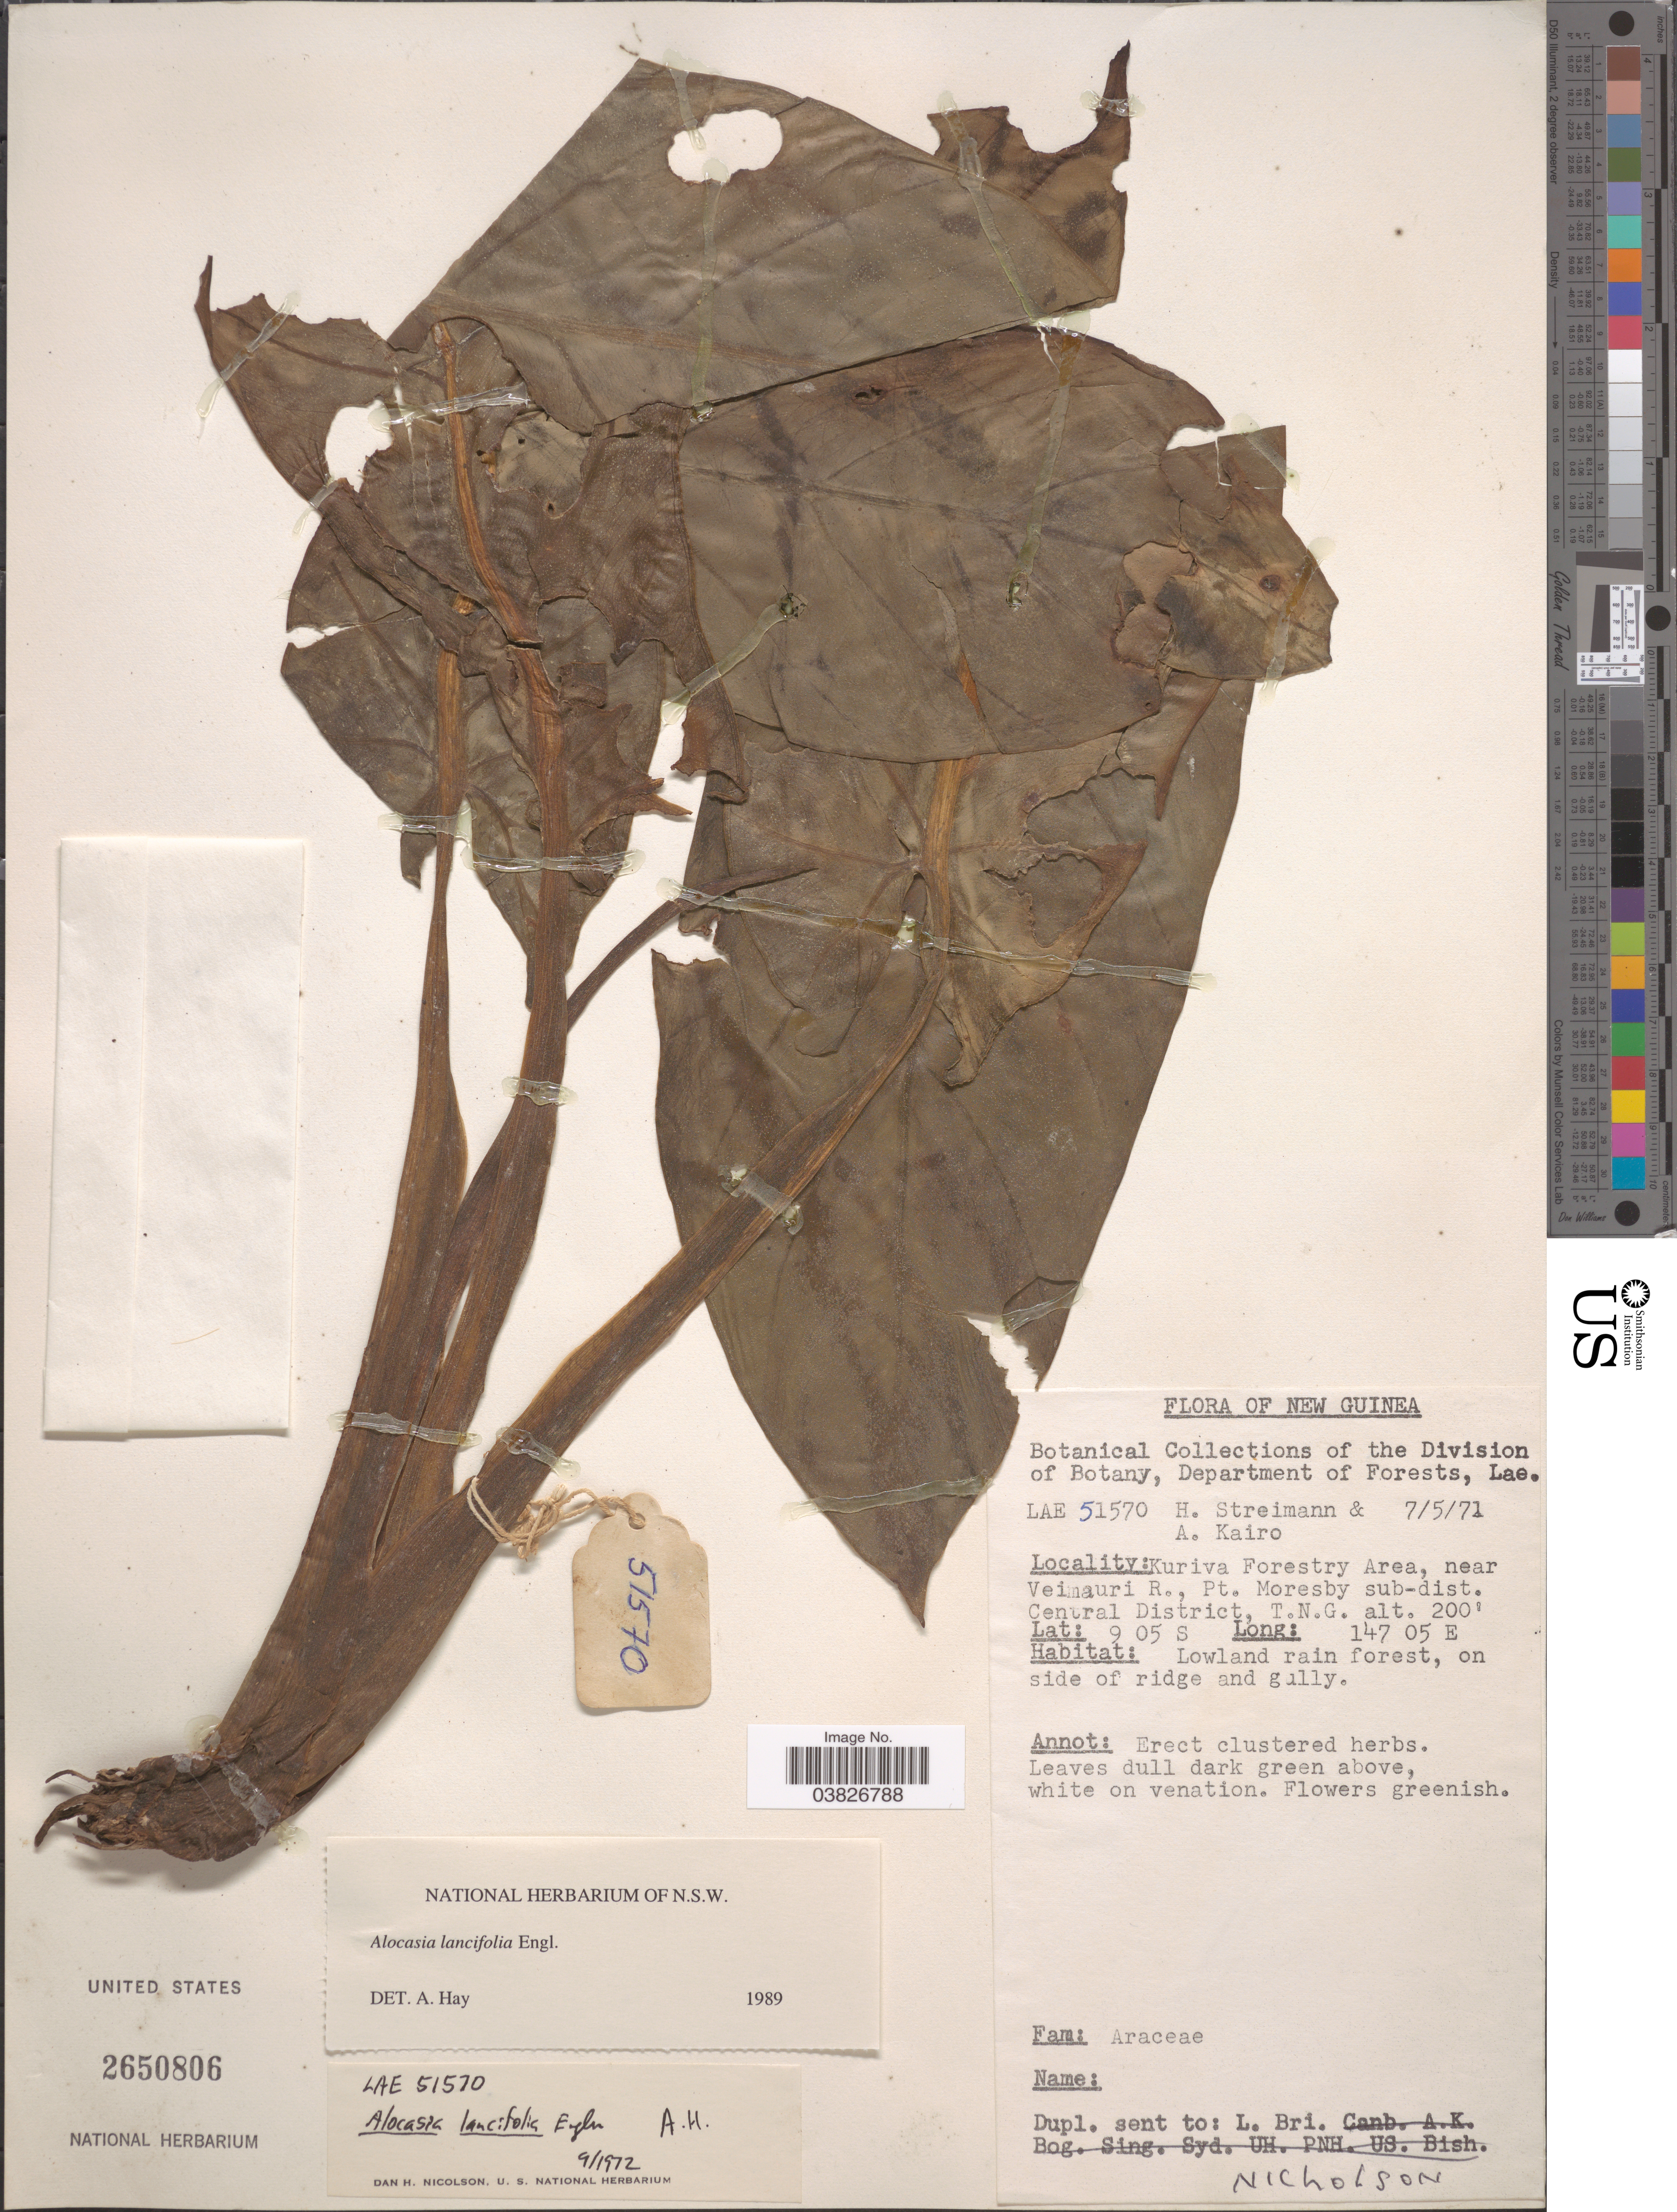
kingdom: Plantae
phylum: Tracheophyta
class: Liliopsida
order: Alismatales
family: Araceae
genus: Alocasia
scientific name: Alocasia lancifolia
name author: Engl.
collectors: H. Streimann & A. Kairo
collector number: LAE 51570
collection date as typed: Transcribed d/m/y: 7/5/71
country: Papua New Guinea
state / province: Central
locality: New Guinea. Kuriva Forestry Area, near Veimauri R., Pt. Moresby sub-dist. Central District, T.N.G.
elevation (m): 61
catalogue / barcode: US 2650806